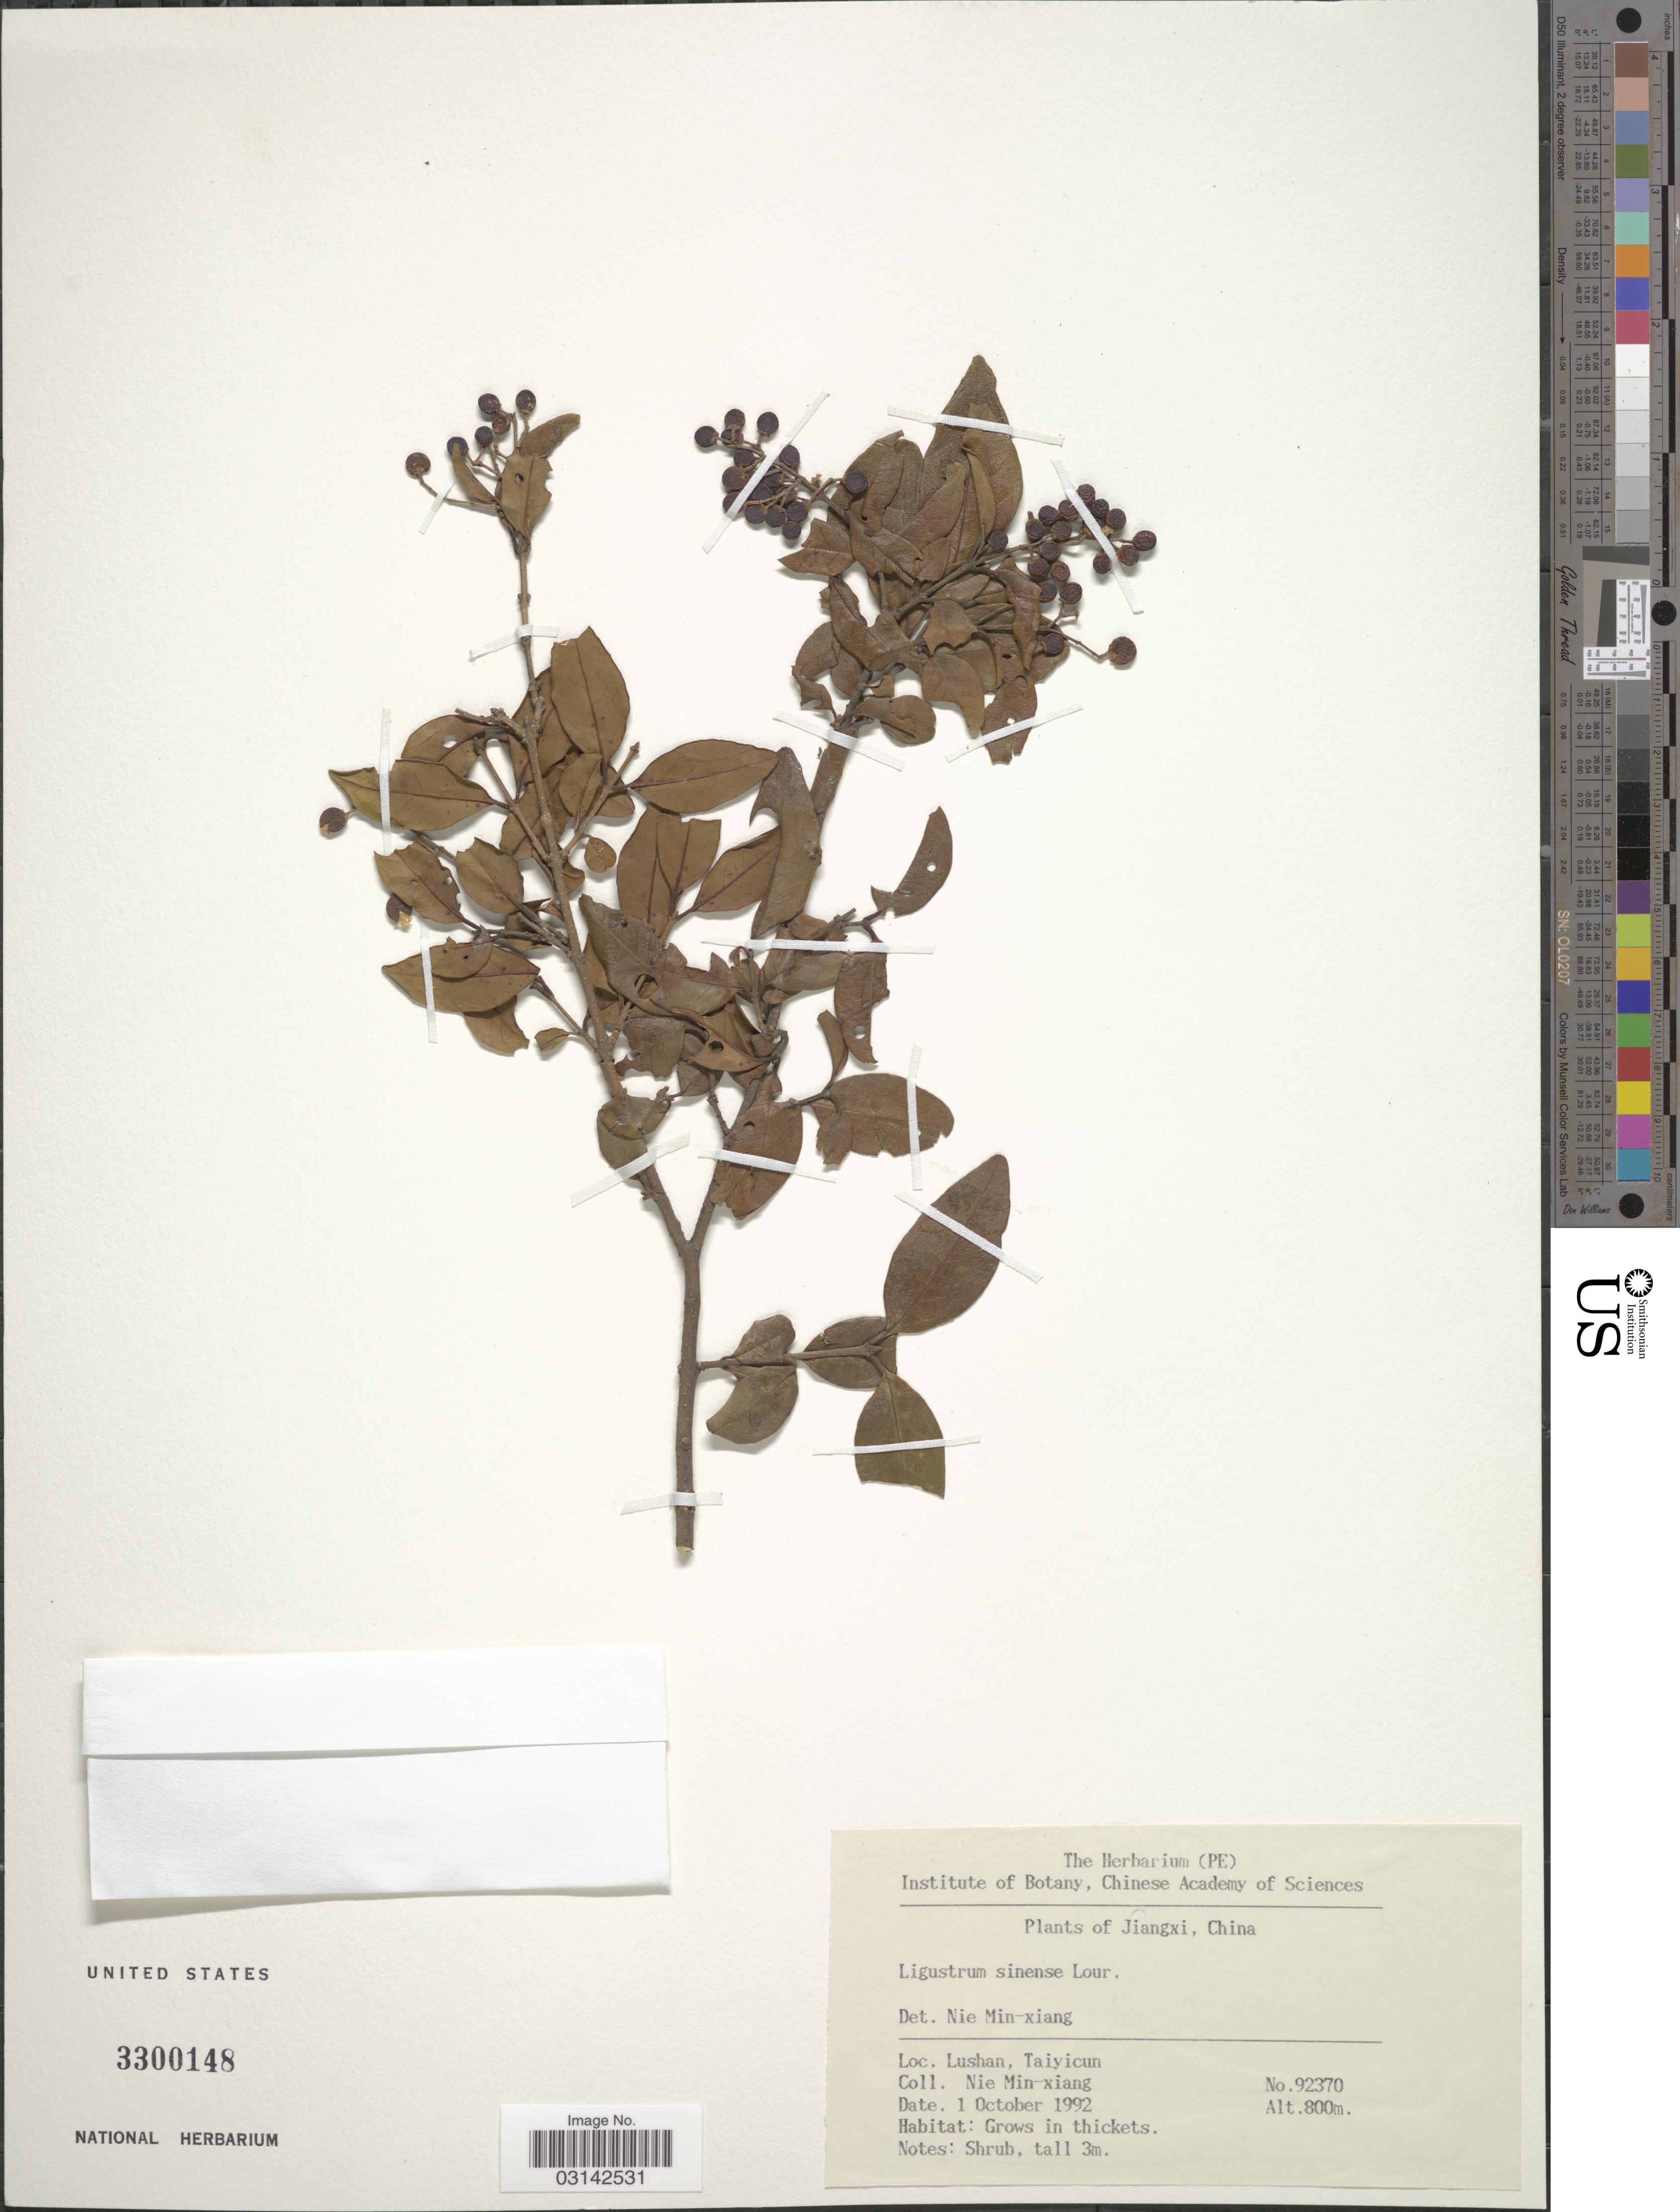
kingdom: Plantae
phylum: Tracheophyta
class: Magnoliopsida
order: Lamiales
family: Oleaceae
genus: Ligustrum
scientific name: Ligustrum sinense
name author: Lour.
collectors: M. Nie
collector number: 92370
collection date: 1992-10-01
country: China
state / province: Jiangxi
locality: Lushan, Taiyicum.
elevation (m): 800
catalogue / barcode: US 3300148